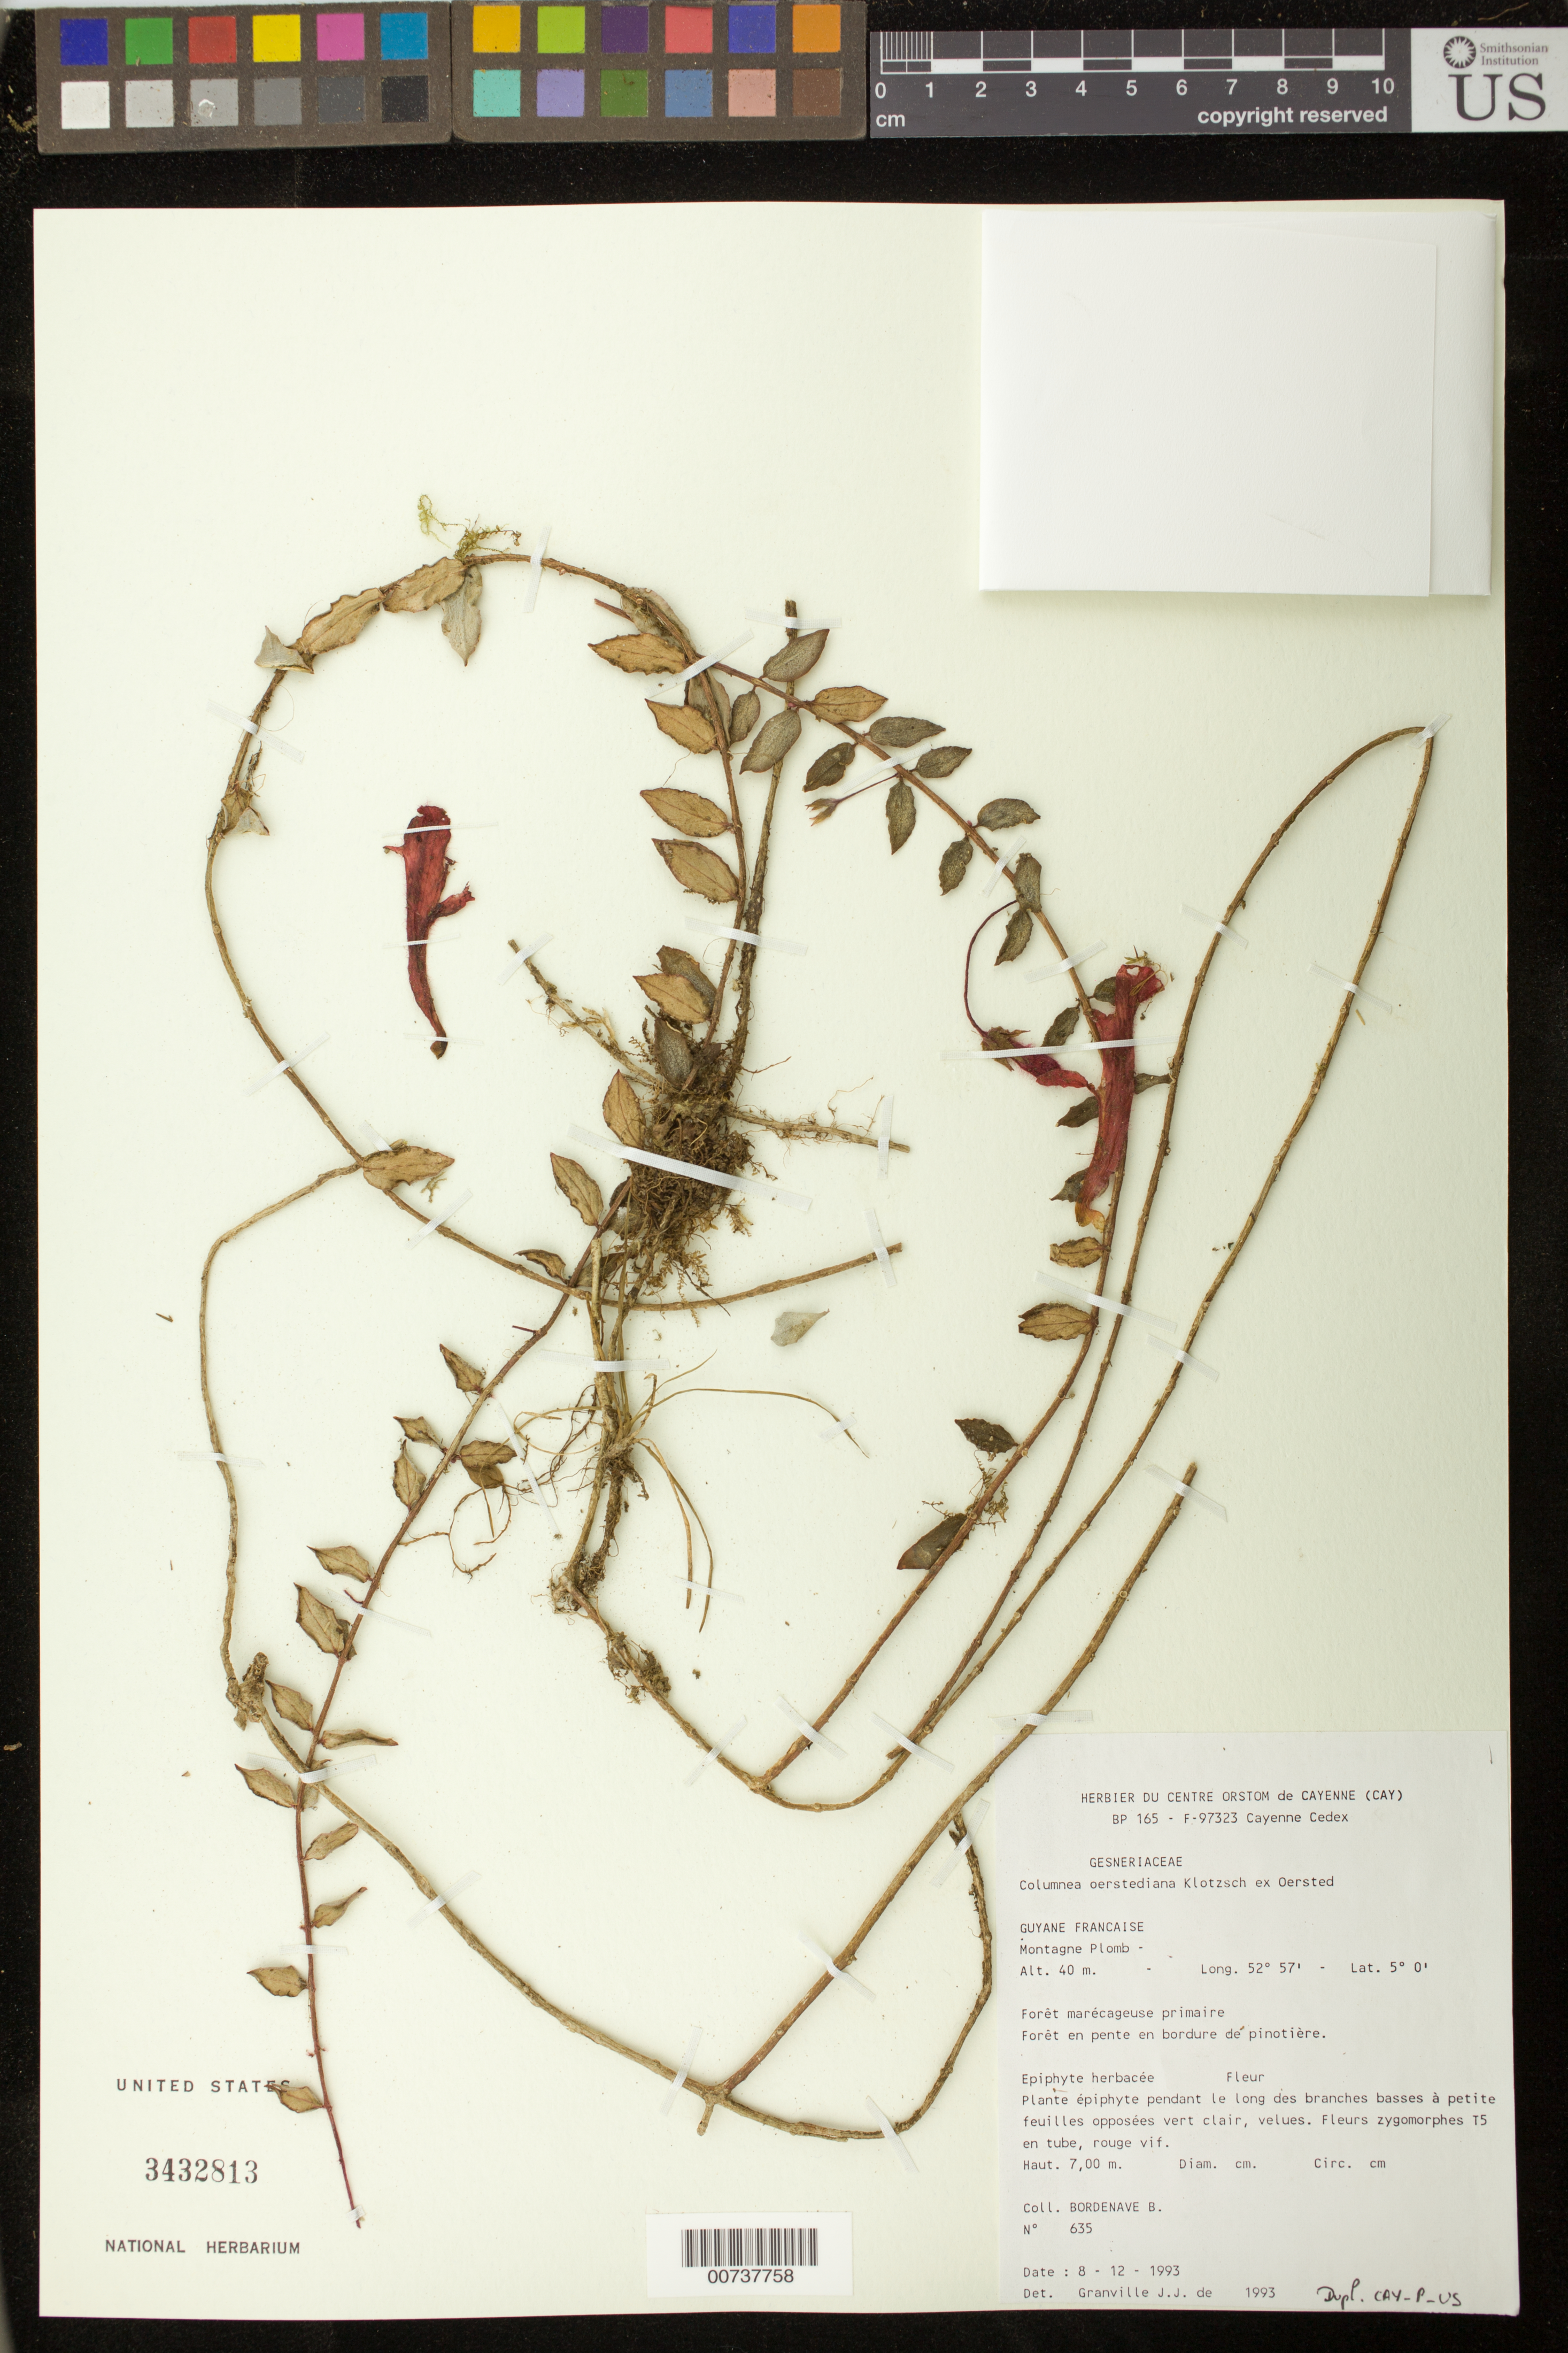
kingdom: Plantae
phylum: Tracheophyta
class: Magnoliopsida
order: Lamiales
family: Gesneriaceae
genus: Columnea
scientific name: Columnea oerstediana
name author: Klotzsch ex Oerst.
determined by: Granville, J. J. de, (CAY), Institut de Recherche pour le Developpement (IRD) (FRENCH GUIANA)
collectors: B. Bordenave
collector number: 635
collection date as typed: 08 Dec 1993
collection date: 1993-12-08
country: French Guiana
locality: Montagne Plomb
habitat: Forêt marécageuse primaire; forêt en pente en bordure de pinotière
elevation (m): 40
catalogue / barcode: US 3432813